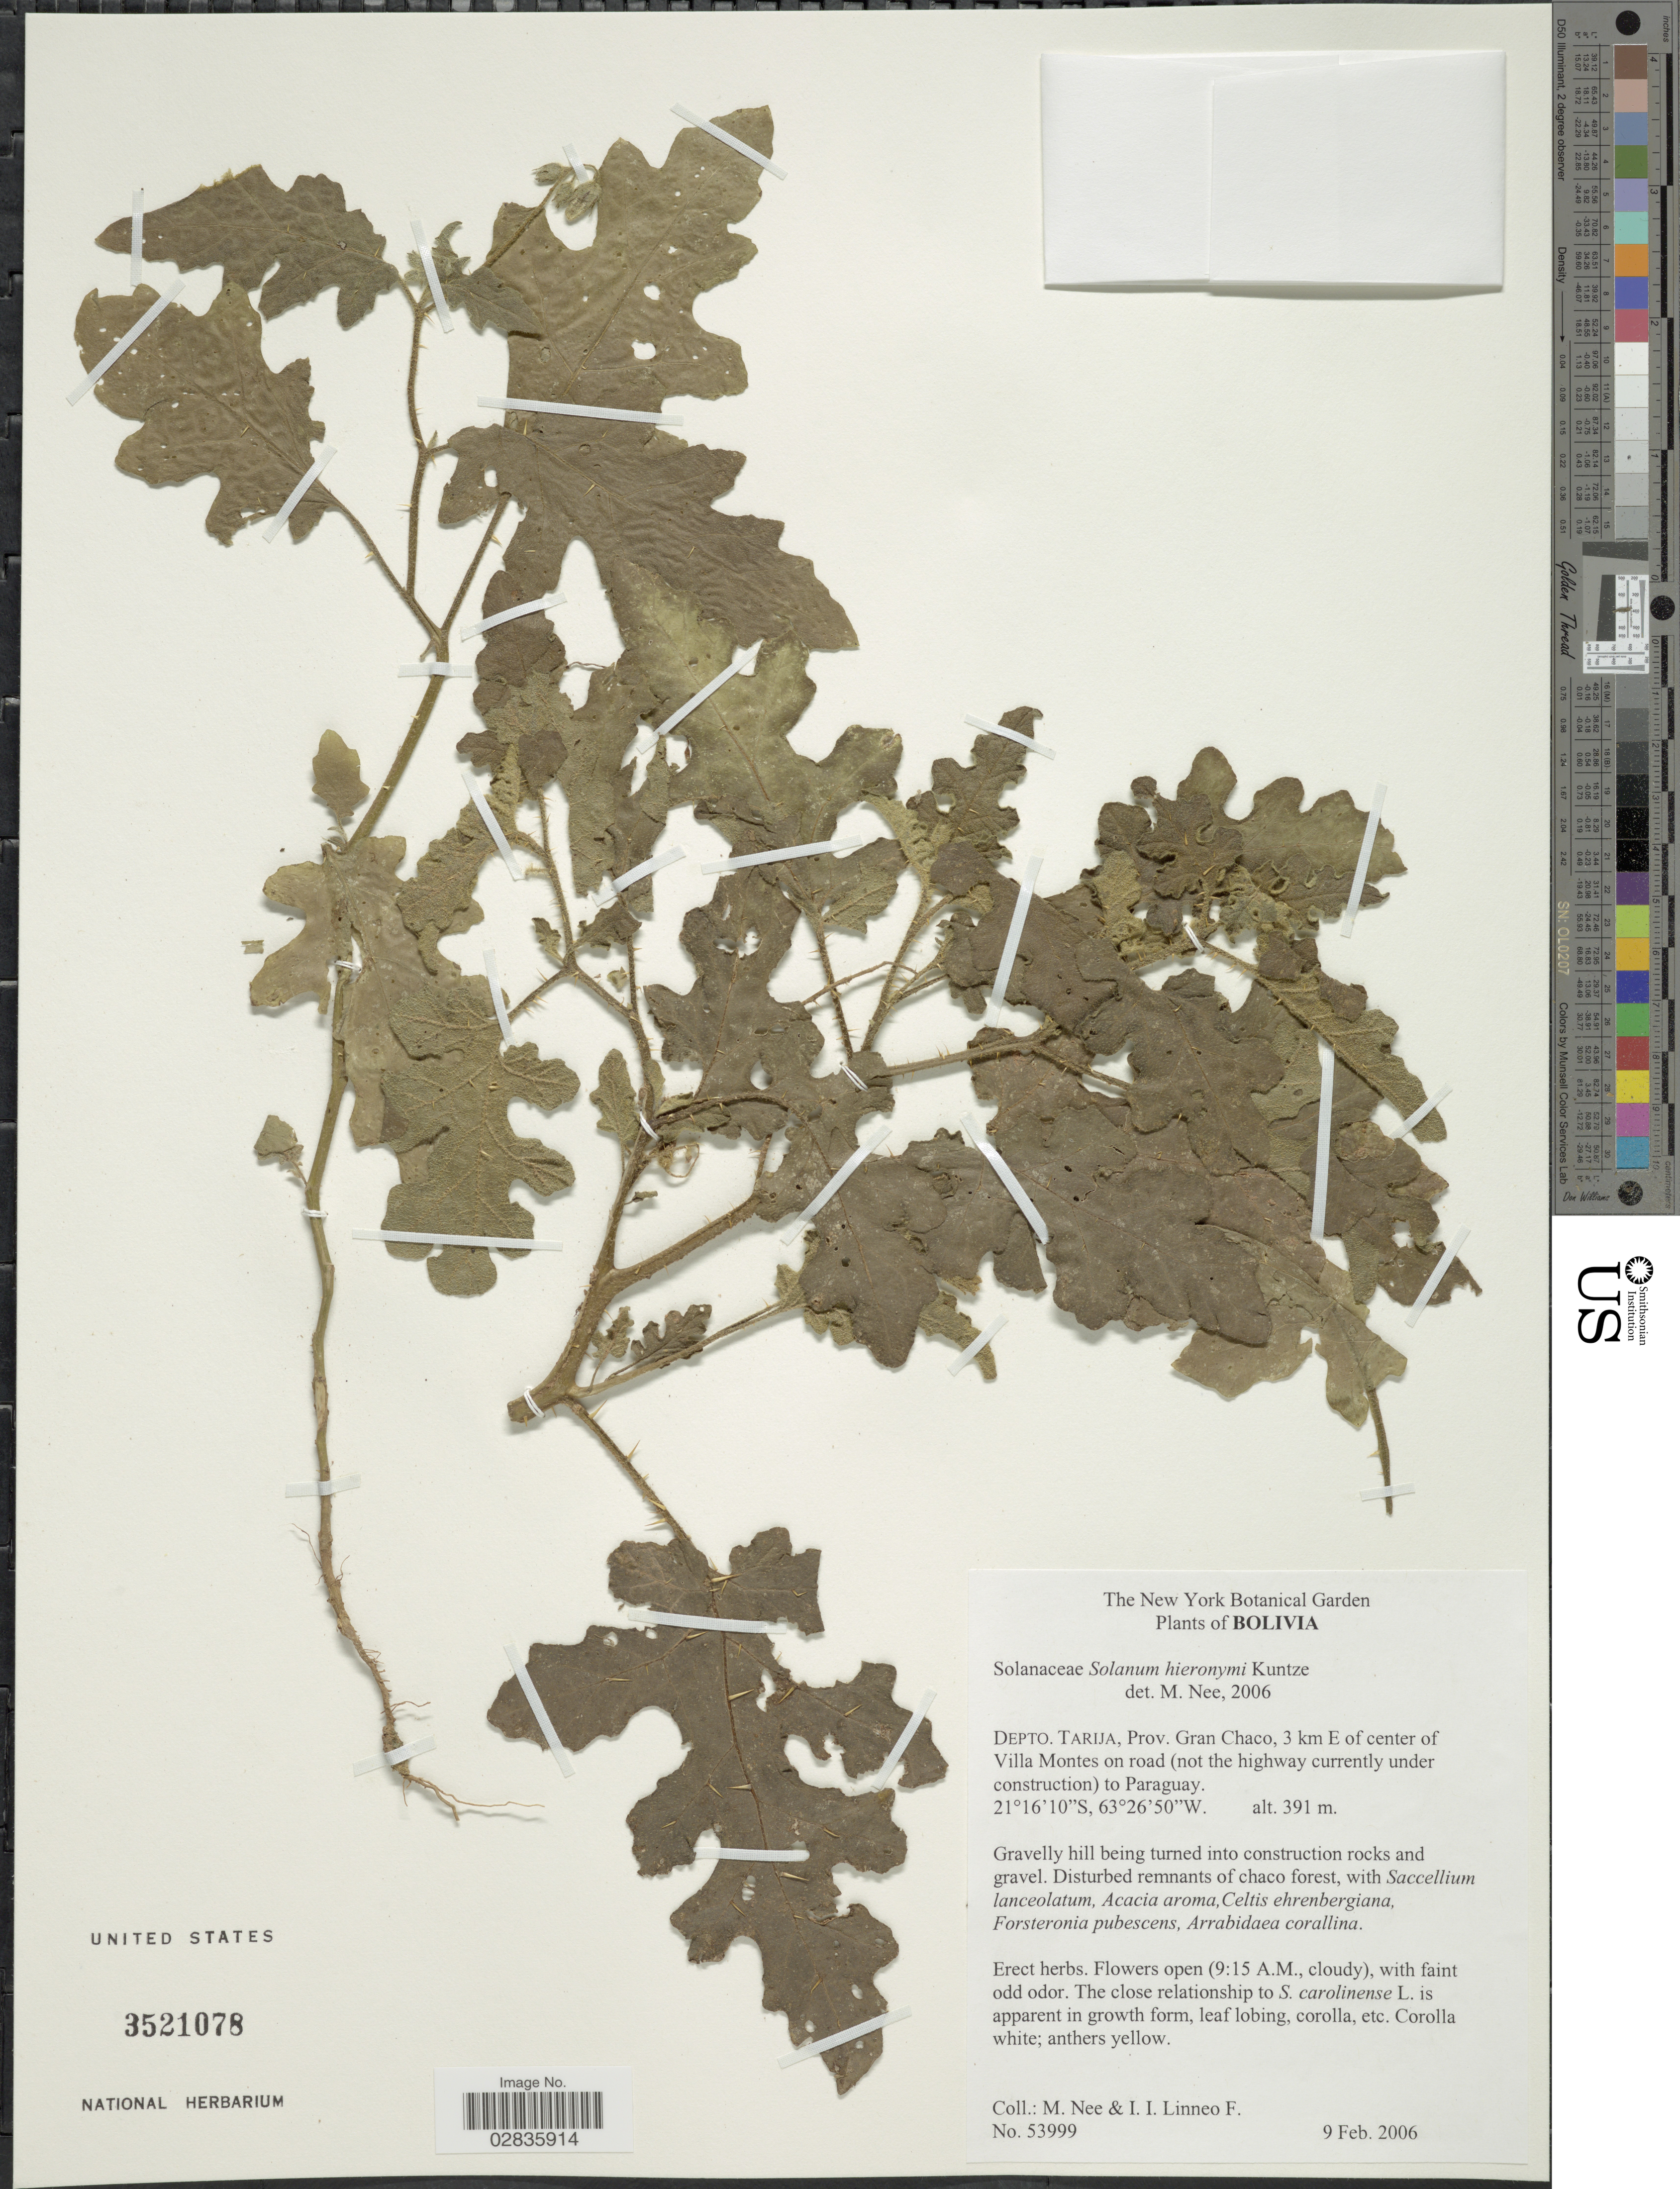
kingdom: Plantae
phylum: Tracheophyta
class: Magnoliopsida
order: Solanales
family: Solanaceae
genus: Solanum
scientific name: Solanum hieronymi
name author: Kuntze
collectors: M. Nee & I. Linneo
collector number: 53999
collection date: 2006-02-09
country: Bolivia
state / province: Tarija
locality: Depto. Tarija, Prov. Gran Chaco, 3 km E of center of Villa Montes on road (not the highway currently under construction) to Paraguay.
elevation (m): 391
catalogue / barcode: US 3521078